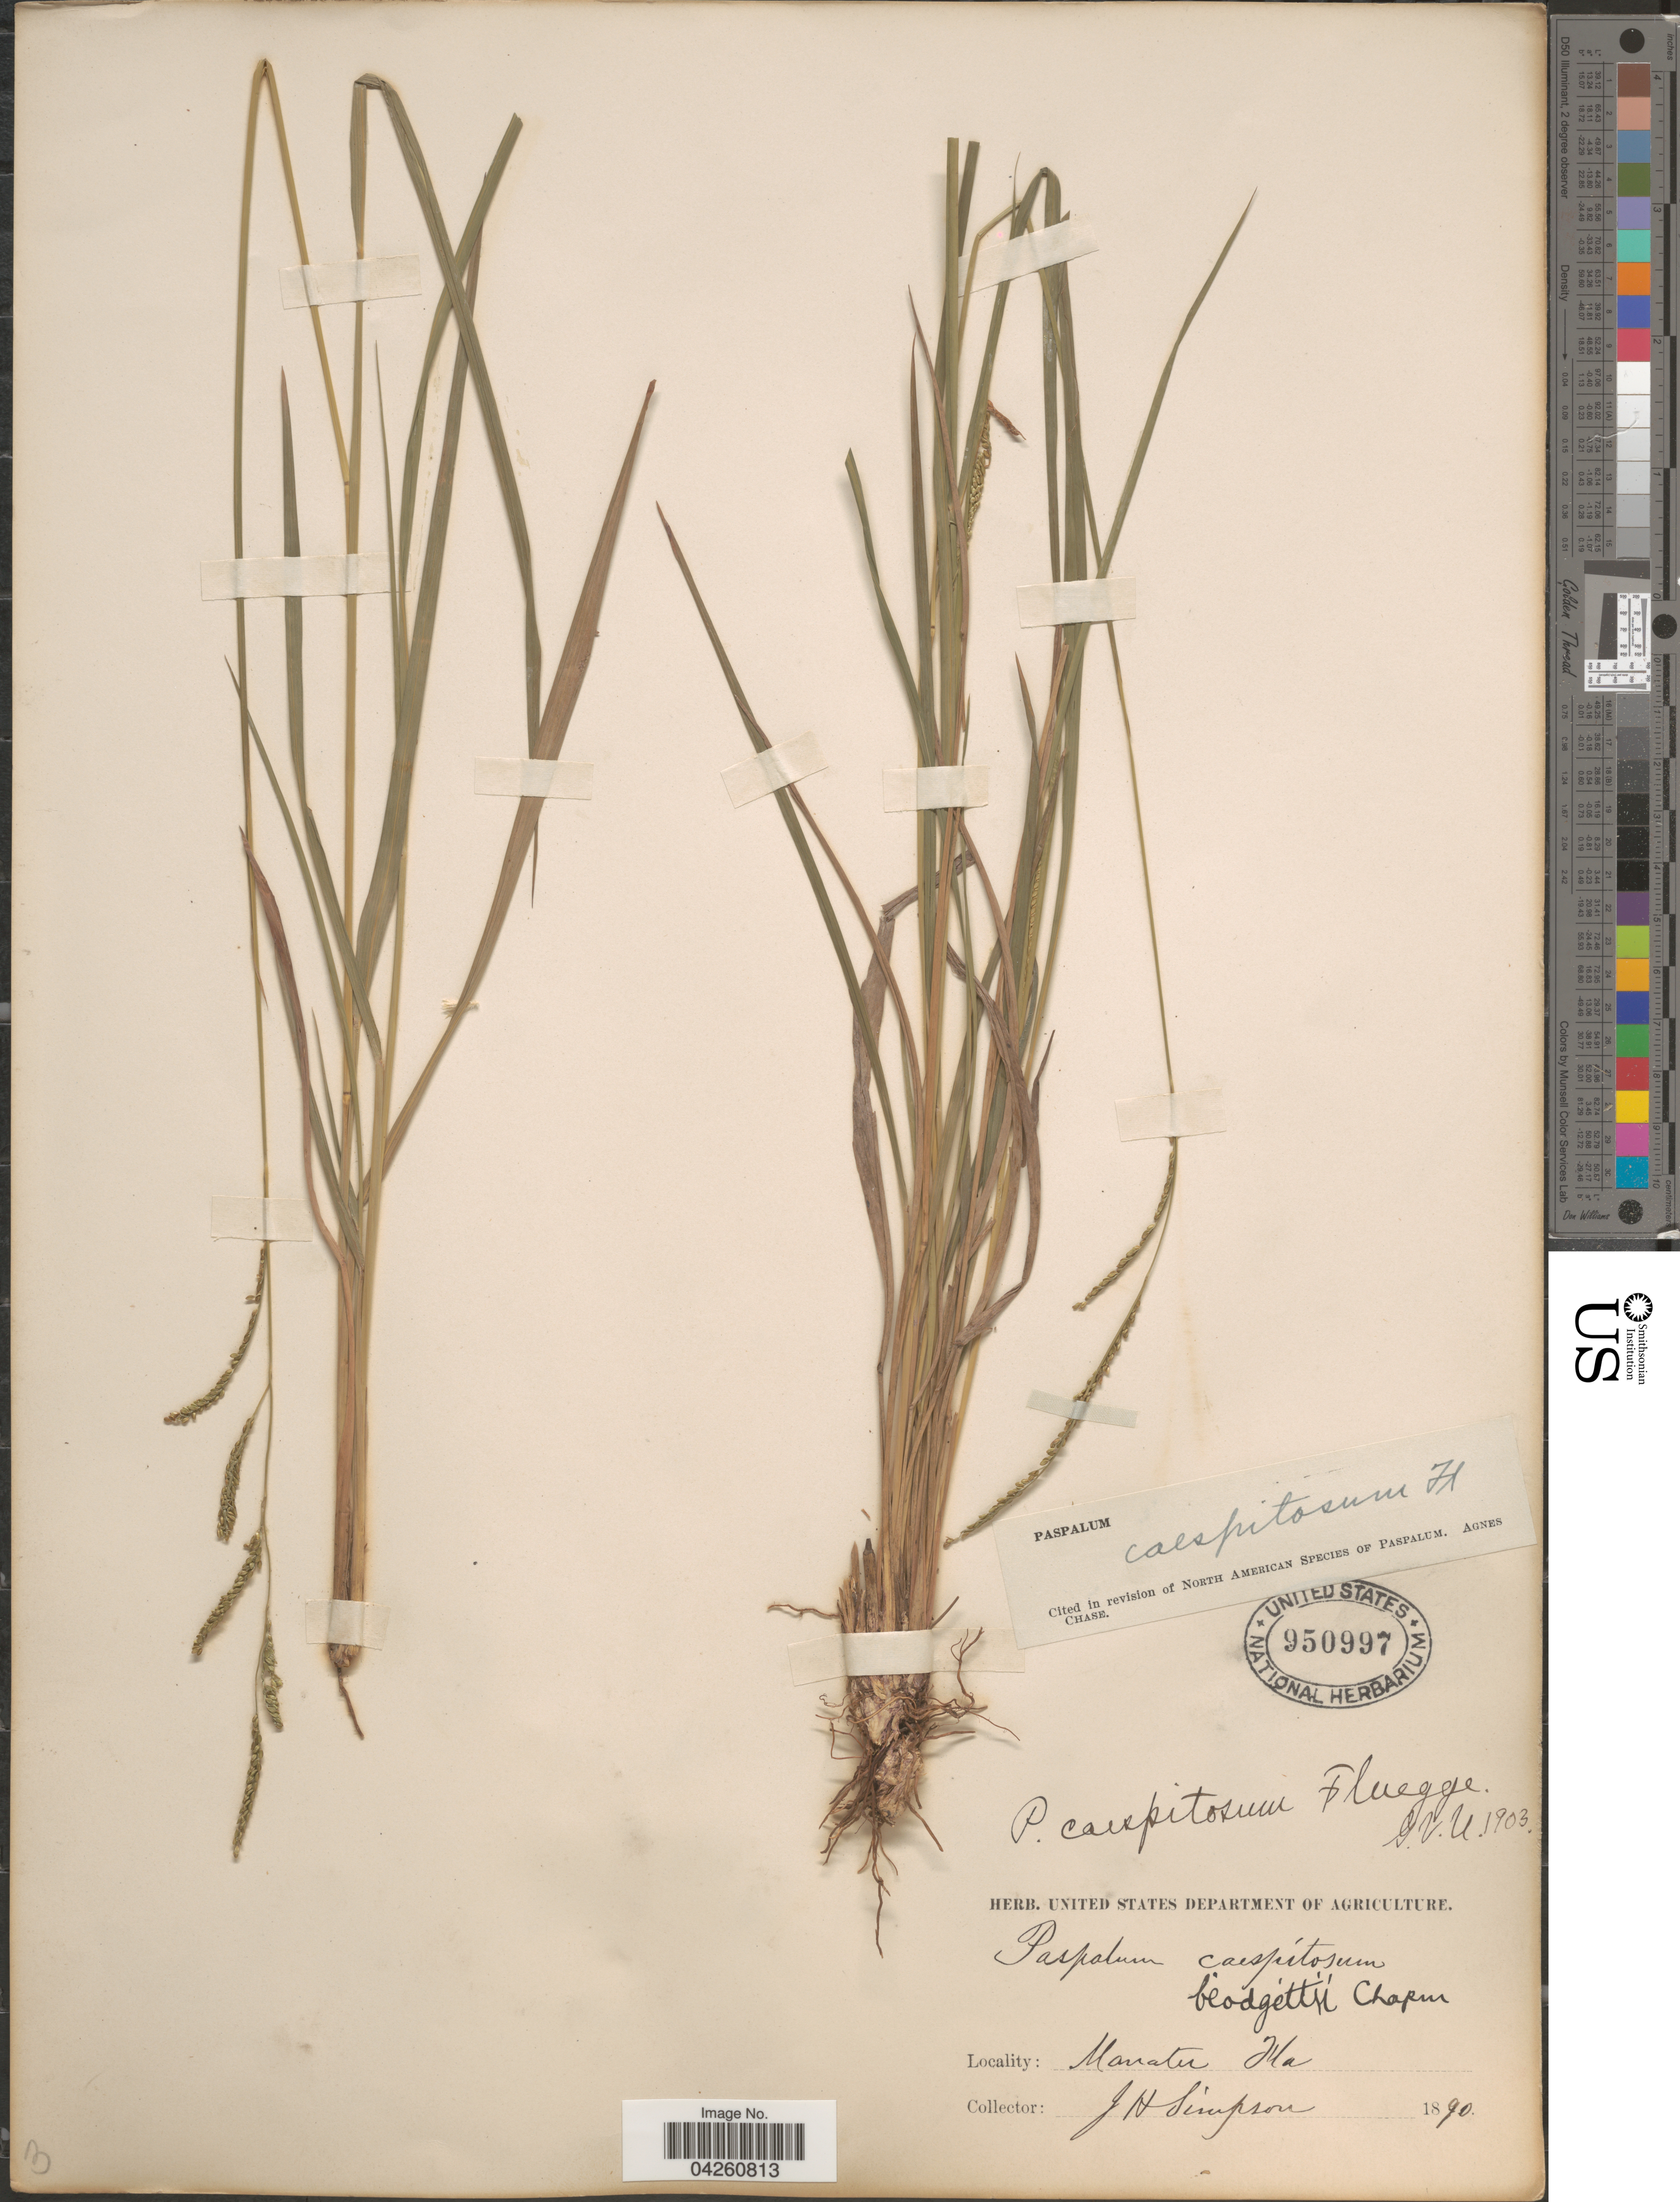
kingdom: Plantae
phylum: Tracheophyta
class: Liliopsida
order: Poales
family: Poaceae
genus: Paspalum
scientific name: Paspalum caespitosum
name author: Flüggé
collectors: J. H. Simpson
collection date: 1890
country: United States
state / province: Florida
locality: Manatee.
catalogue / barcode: US 950997